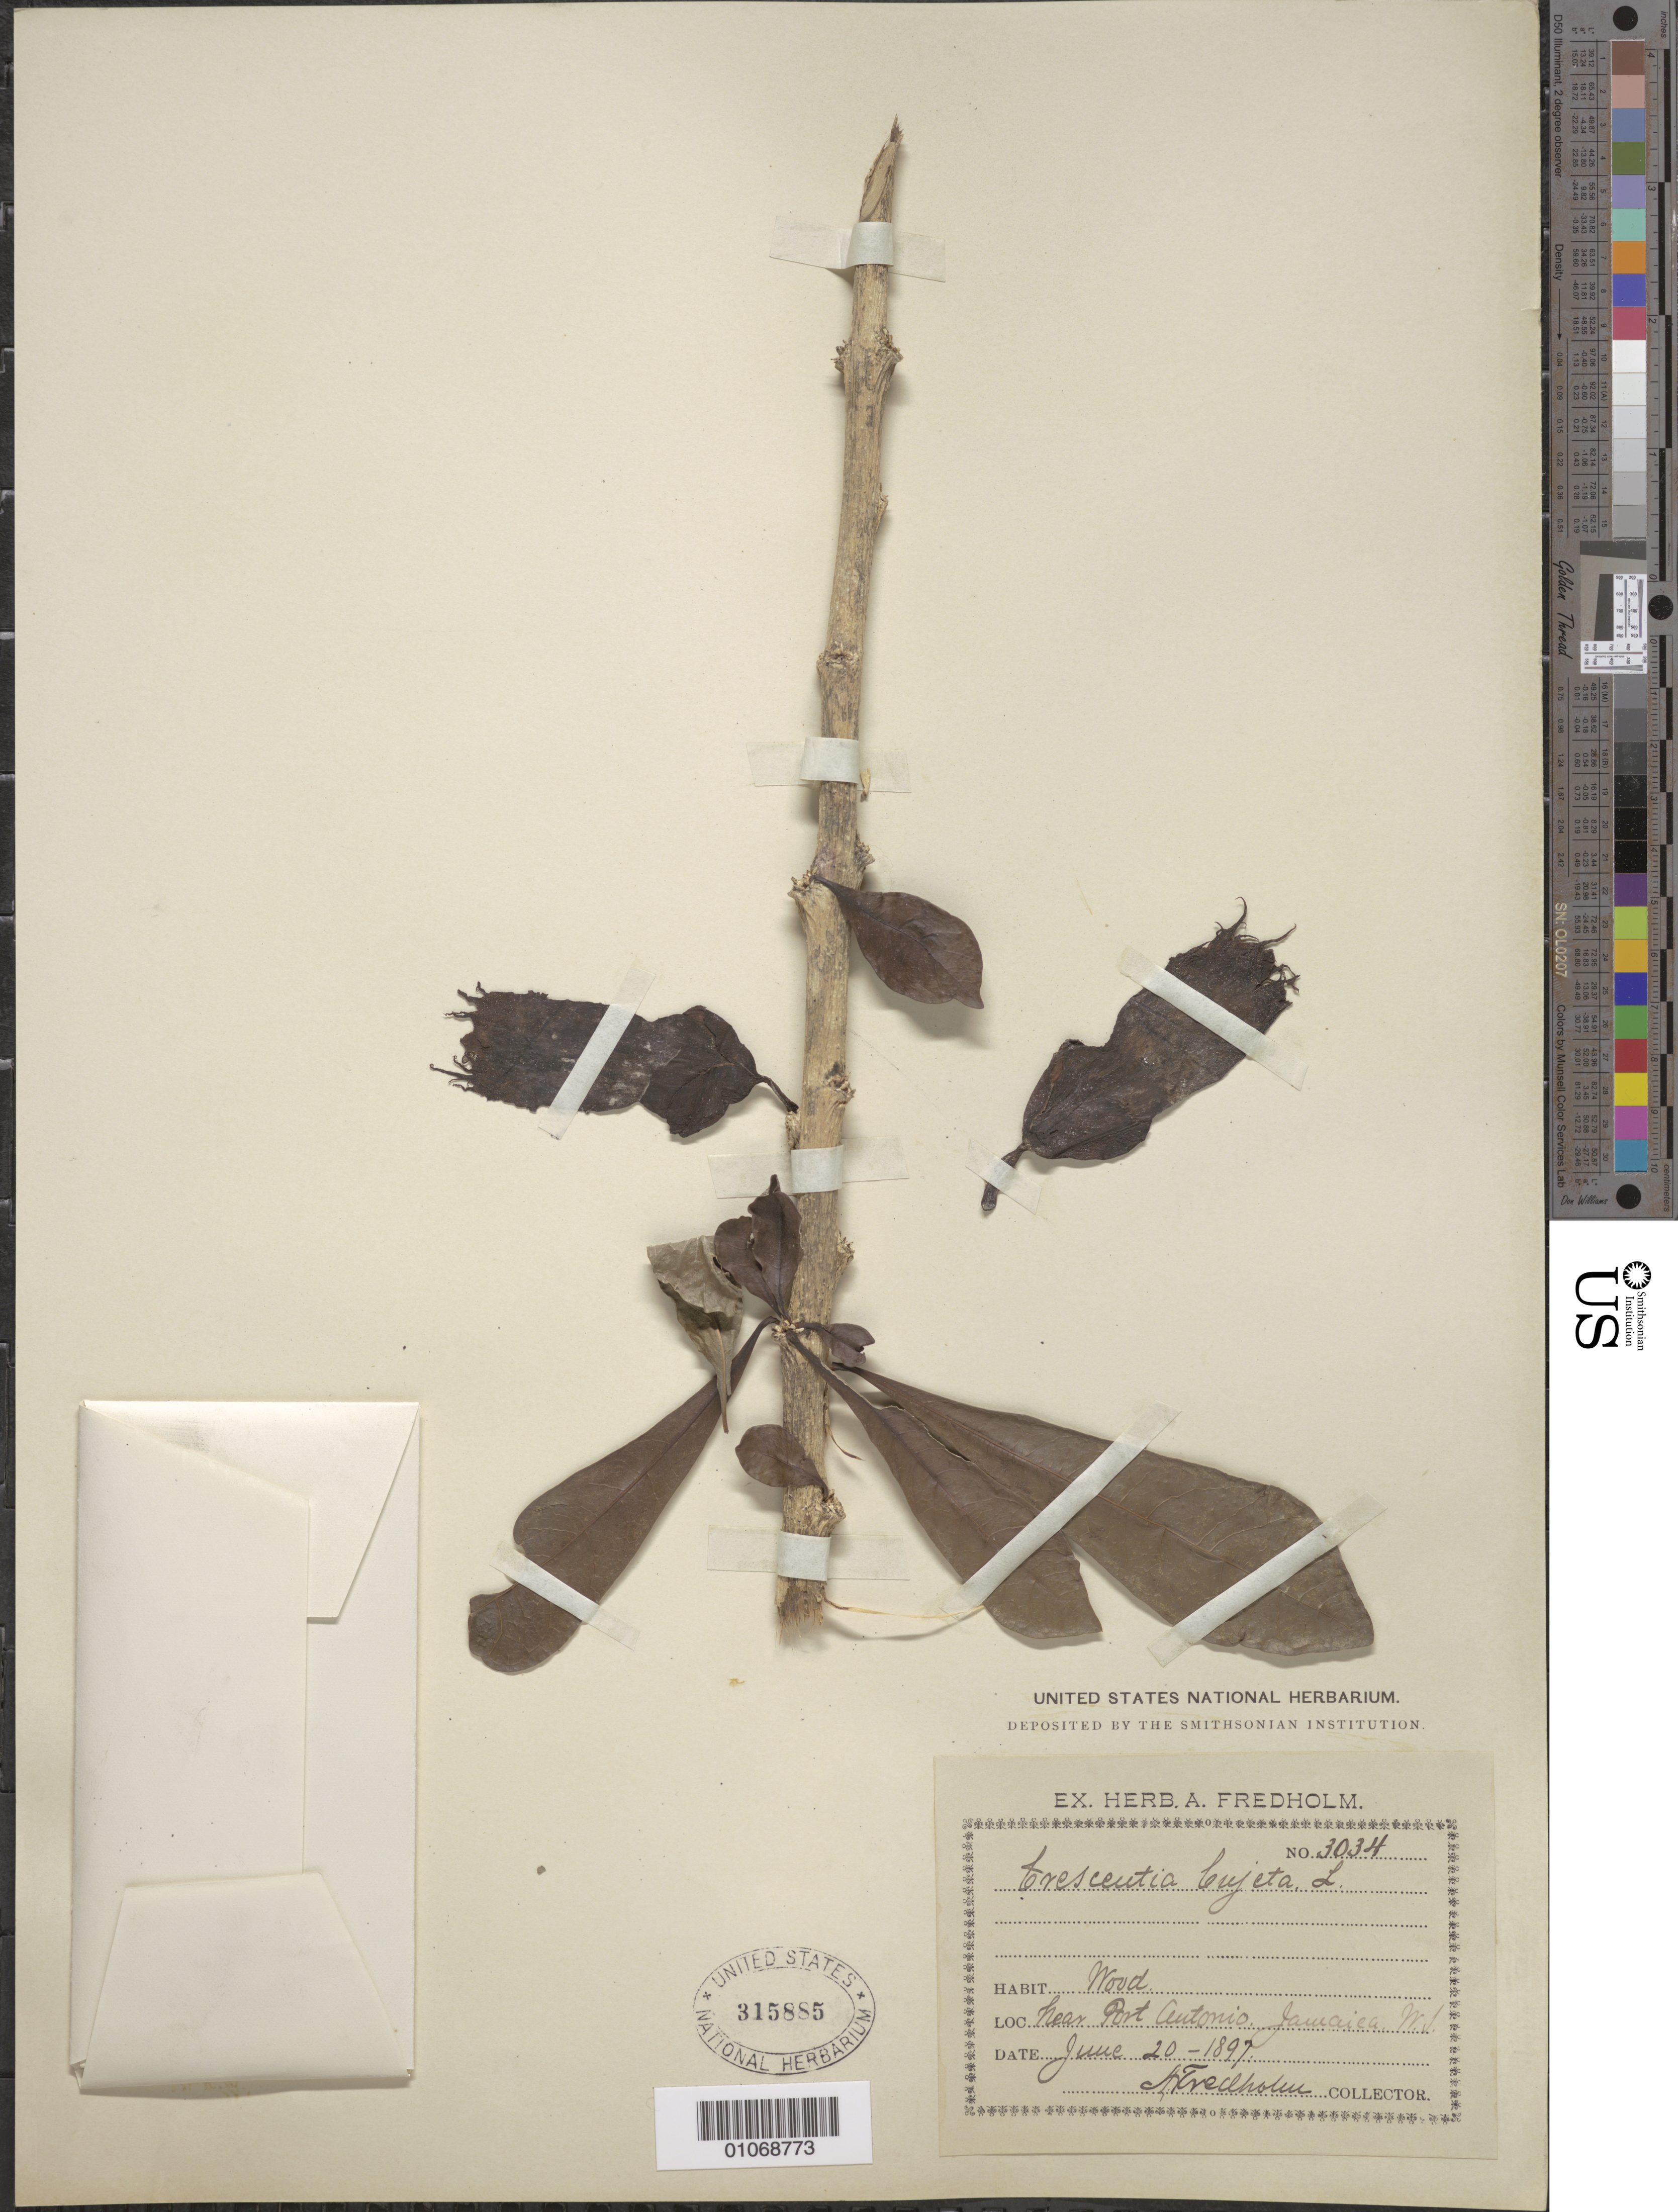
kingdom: Plantae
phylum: Tracheophyta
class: Magnoliopsida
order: Lamiales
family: Bignoniaceae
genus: Crescentia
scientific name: Crescentia cujete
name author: L.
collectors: A. Fredholm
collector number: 3034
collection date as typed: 20 Jun 1897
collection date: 1897-06-20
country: Jamaica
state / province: Portland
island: Jamaica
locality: Near Port Antonio. Wood.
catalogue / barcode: US 315885